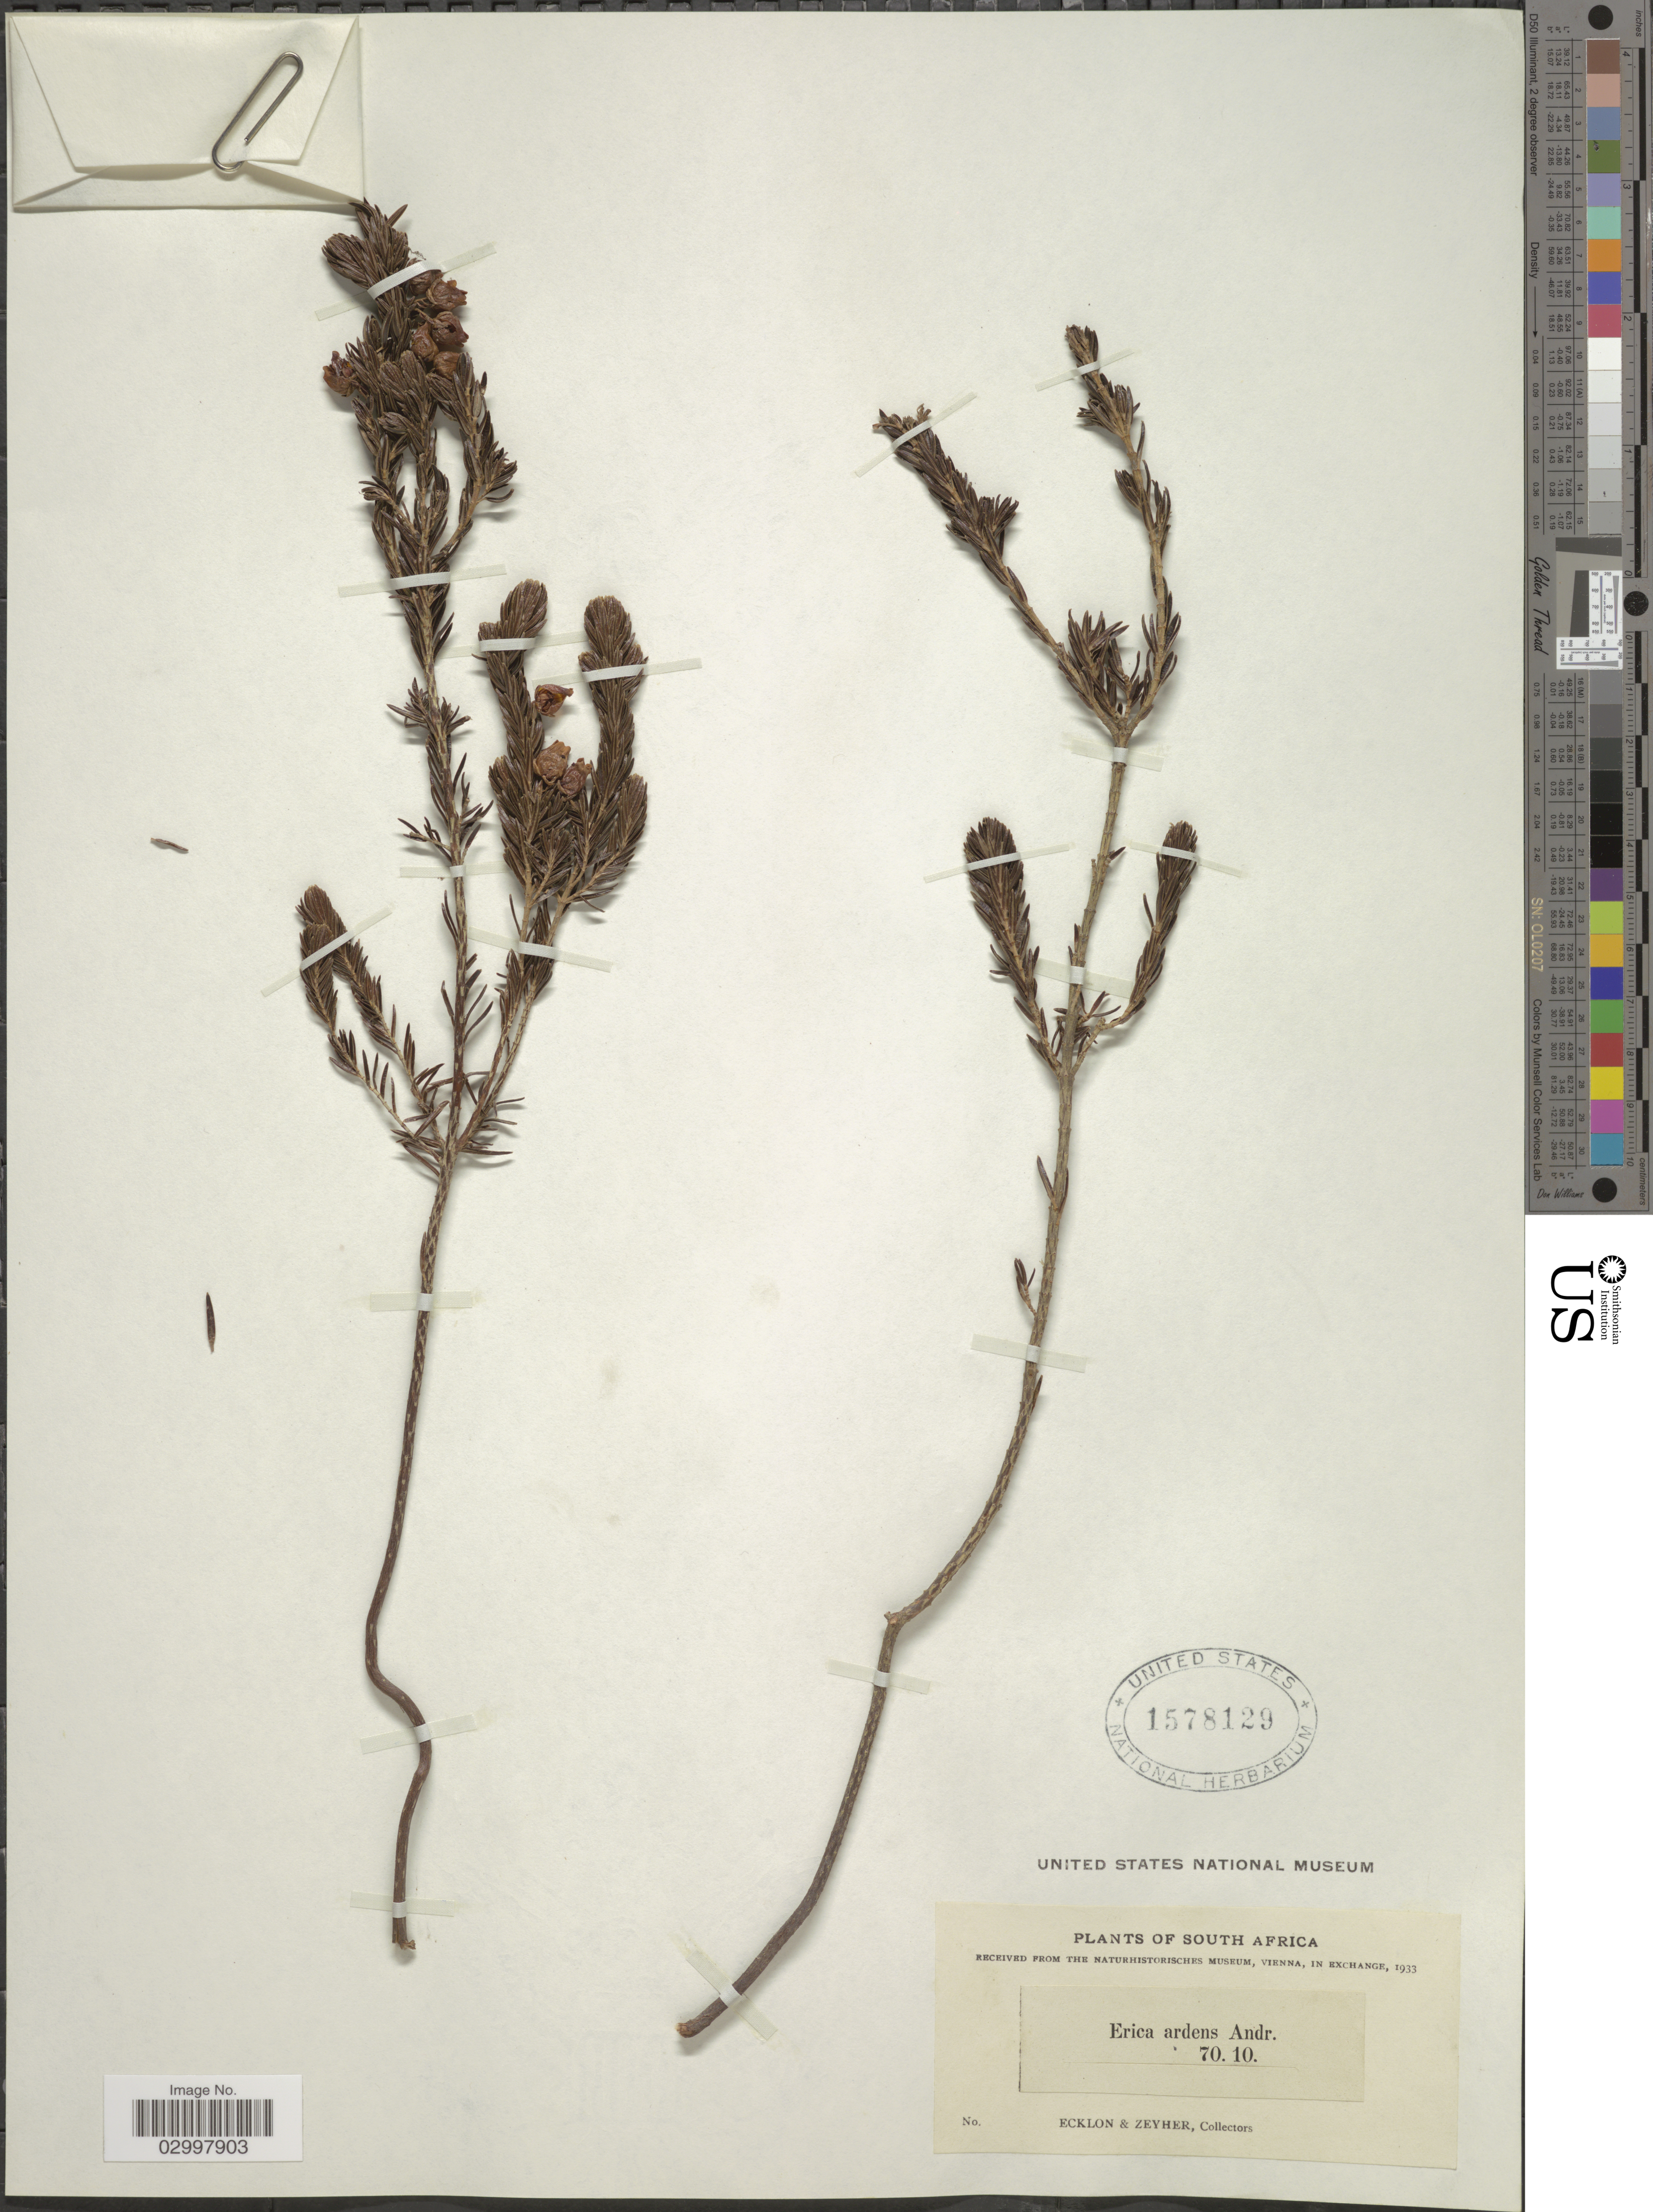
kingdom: Plantae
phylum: Tracheophyta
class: Magnoliopsida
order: Ericales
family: Ericaceae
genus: Erica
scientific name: Erica ardens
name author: Andrews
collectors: -. Ecklon & -. Zeyher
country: South Africa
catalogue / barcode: US 1578129